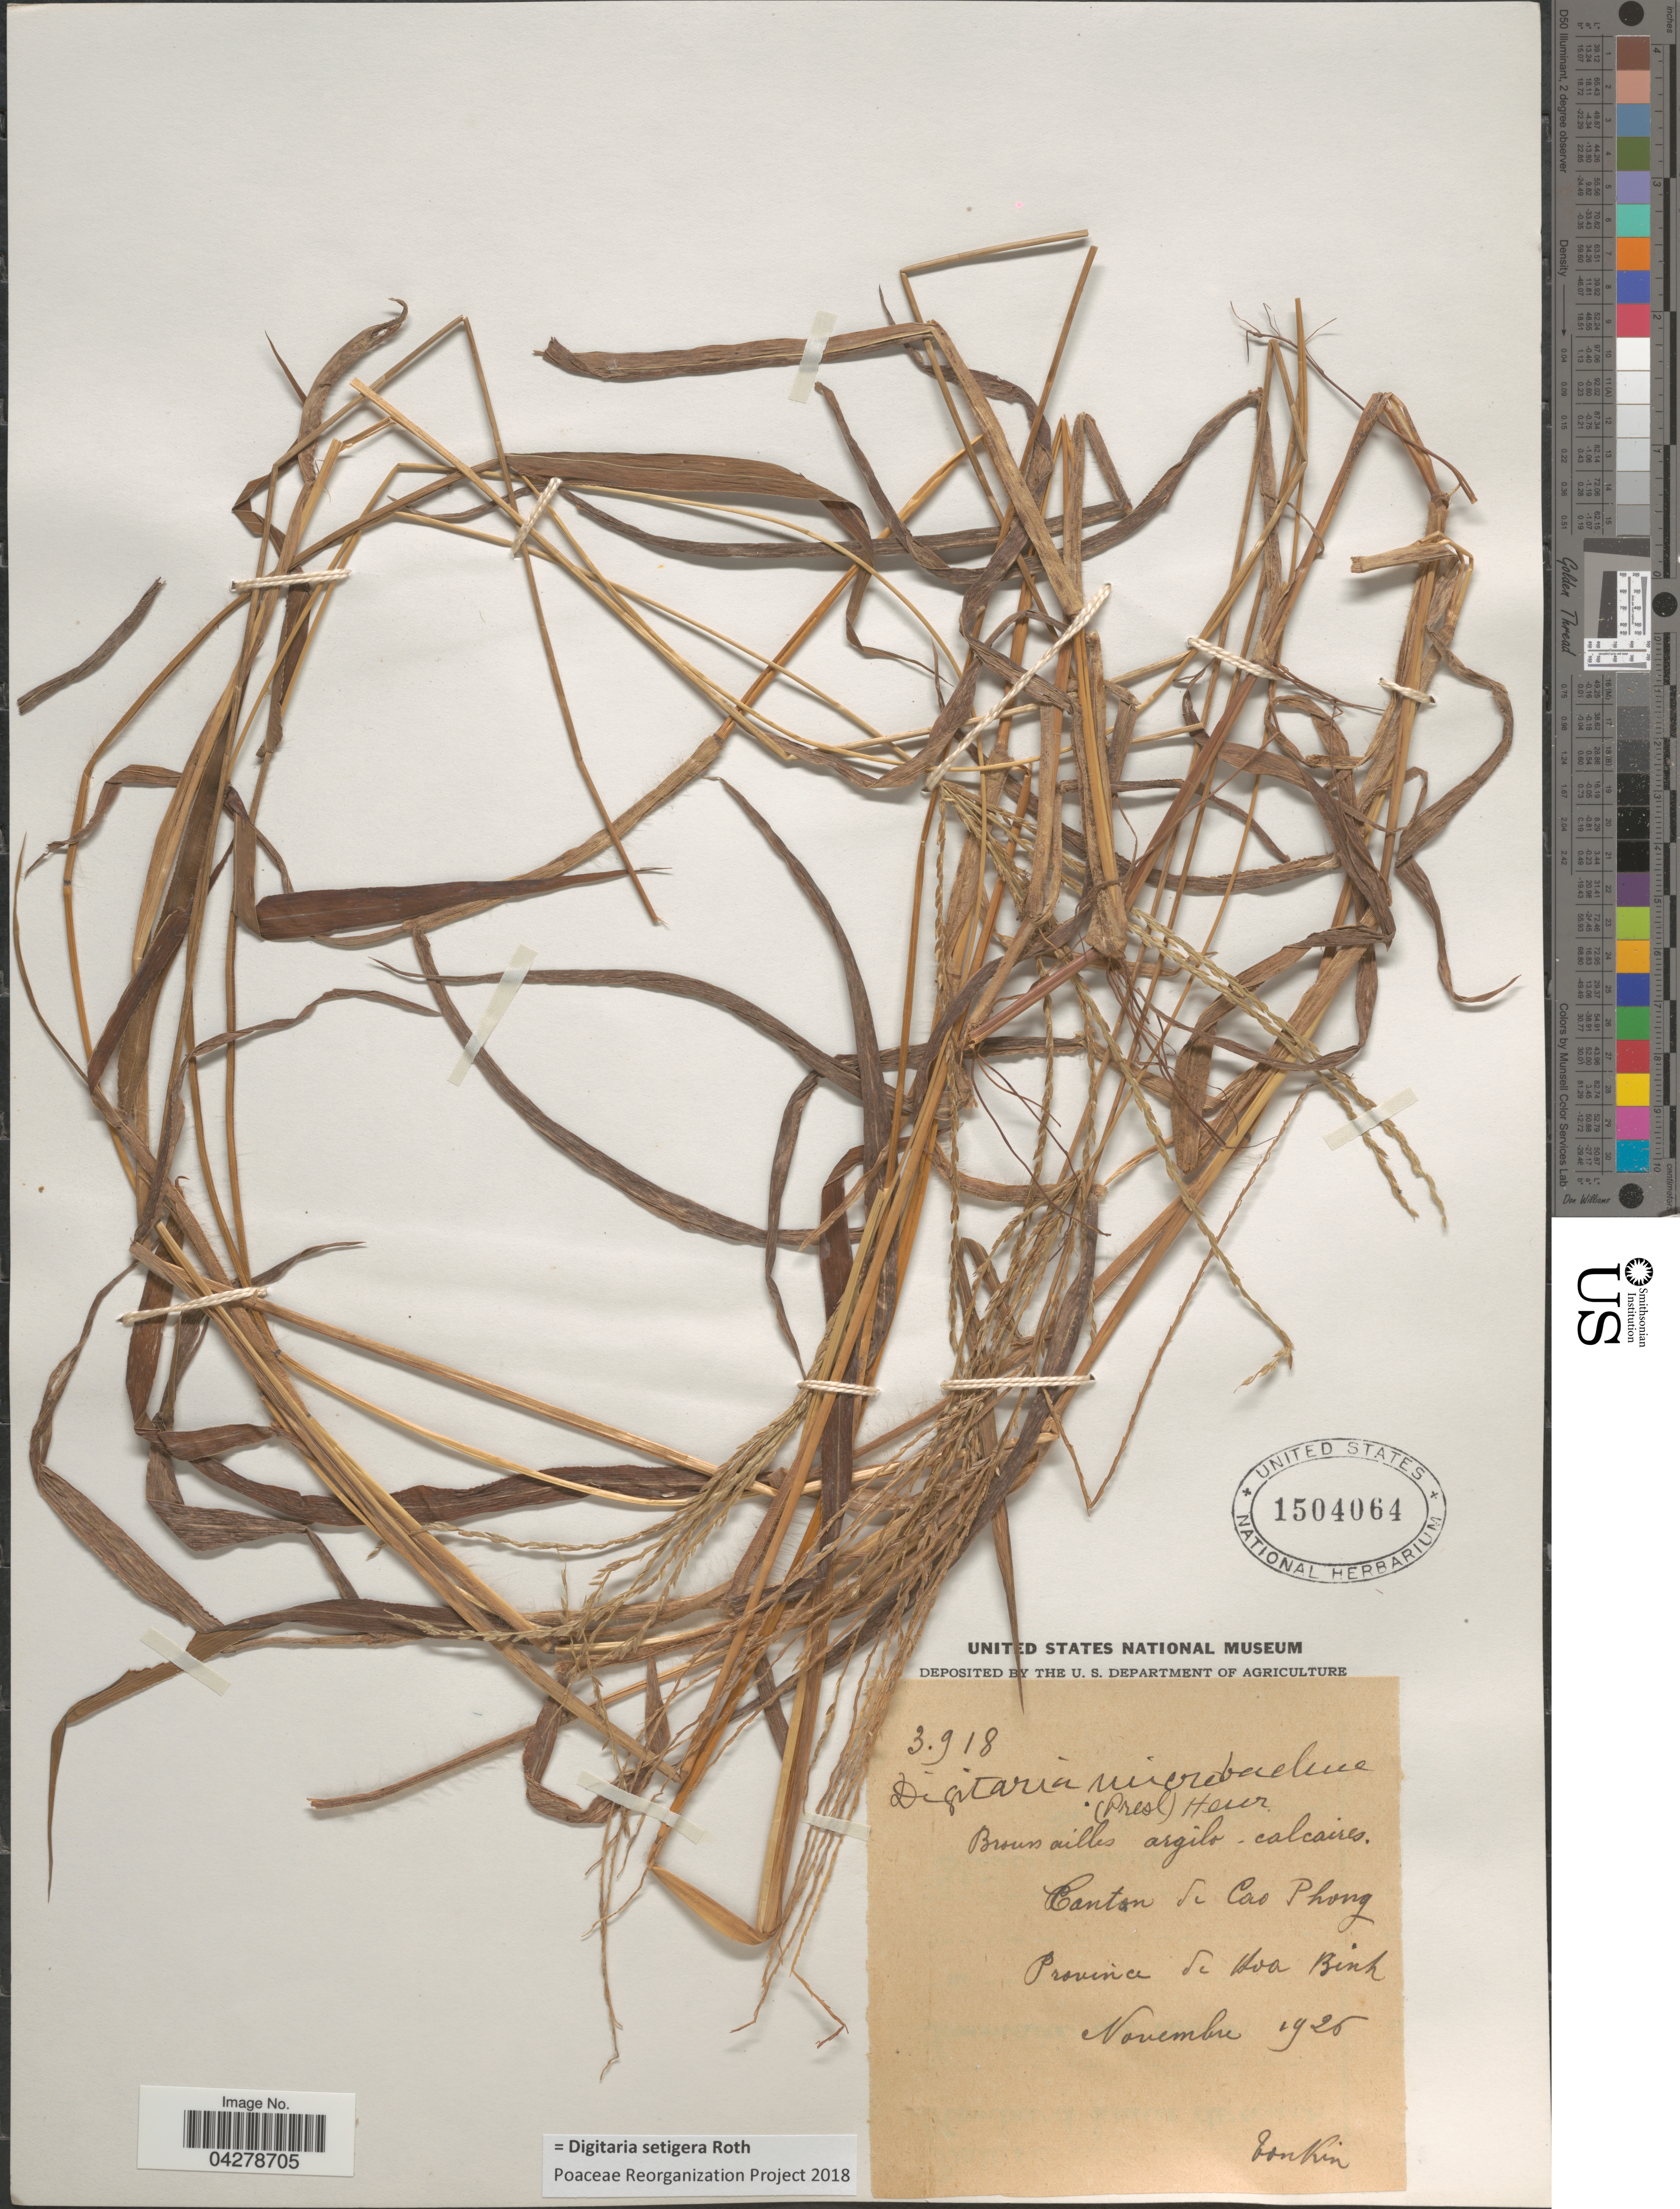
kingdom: Plantae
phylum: Tracheophyta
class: Liliopsida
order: Poales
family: Poaceae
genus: Digitaria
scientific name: Digitaria setigera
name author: Roth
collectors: -. Bonkin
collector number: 3918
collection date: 1926-11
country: Vietnam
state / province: Hoa Binh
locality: Canton de Cao Phong.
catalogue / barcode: US 1504064